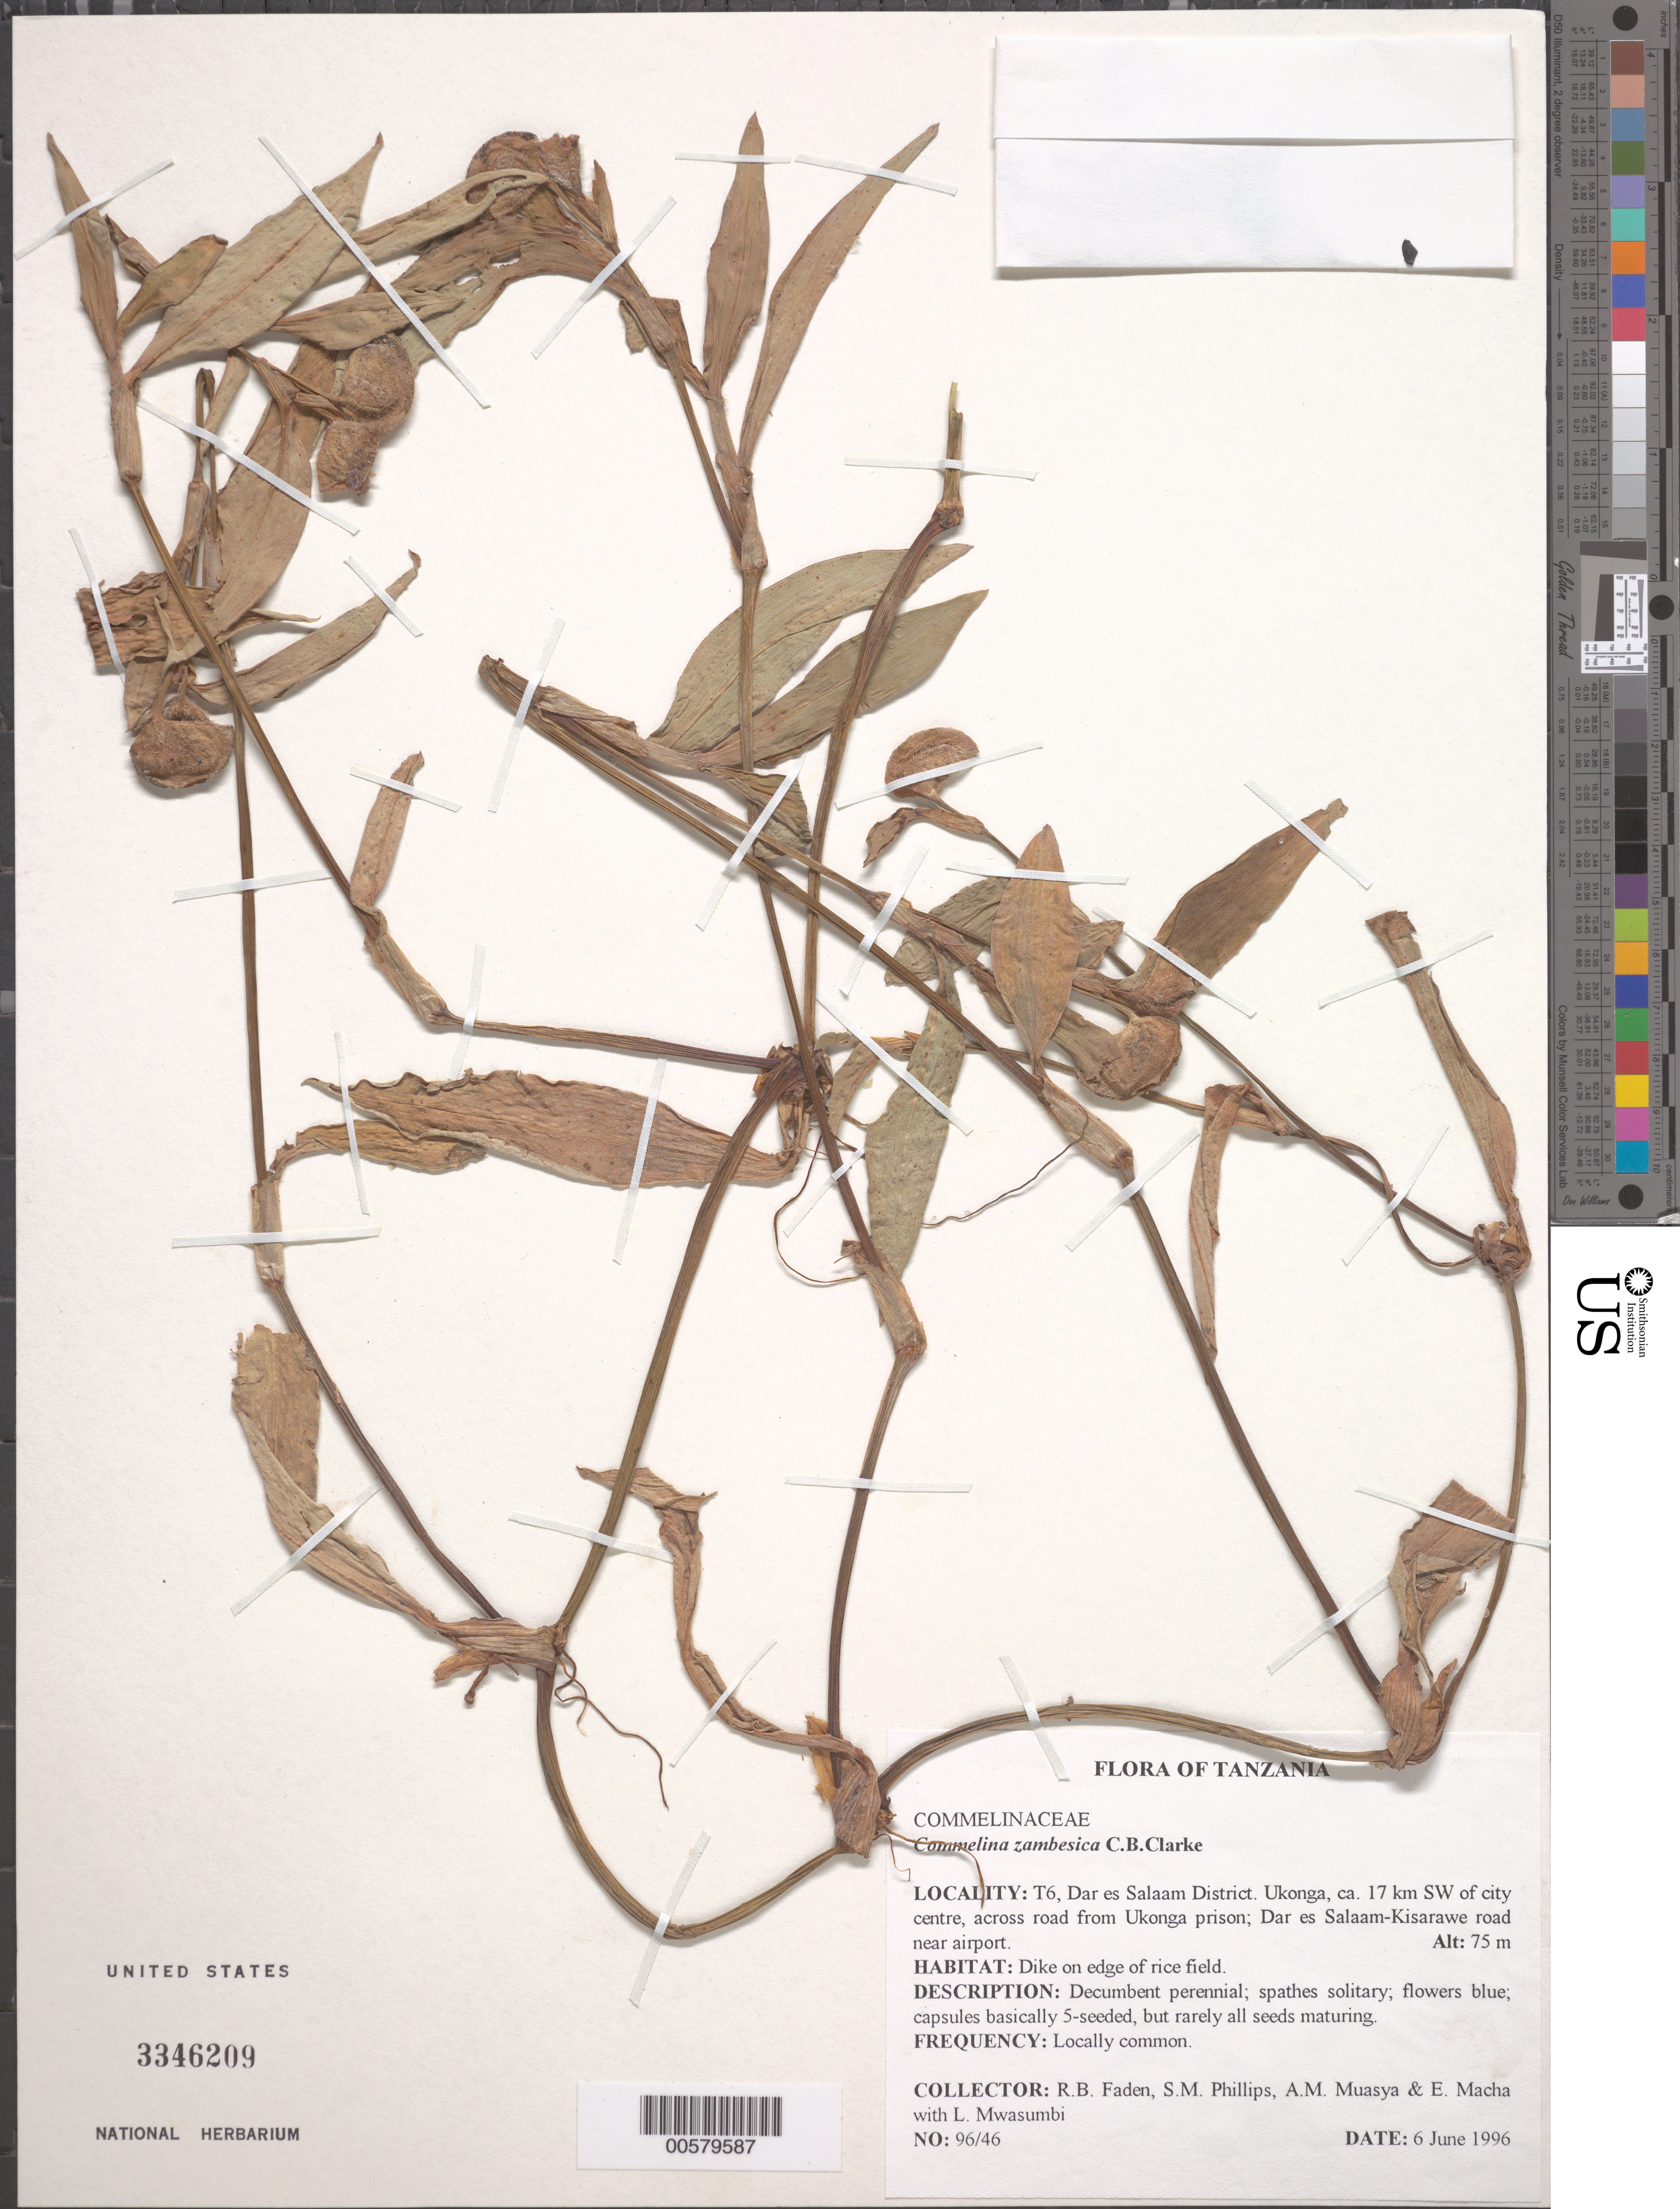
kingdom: Plantae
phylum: Tracheophyta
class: Liliopsida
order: Commelinales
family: Commelinaceae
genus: Commelina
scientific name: Commelina zambesica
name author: C.B. Clarke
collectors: R. B. Faden, S. M. Phillips, A. Muasya, E. Macha & L. Mwasumbi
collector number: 96/46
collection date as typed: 06 Jun 1996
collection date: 1996-06-06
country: Tanzania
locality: T6, dar es salaam dist., ukonga, sw of city center, near airport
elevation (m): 75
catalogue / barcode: US 3346209